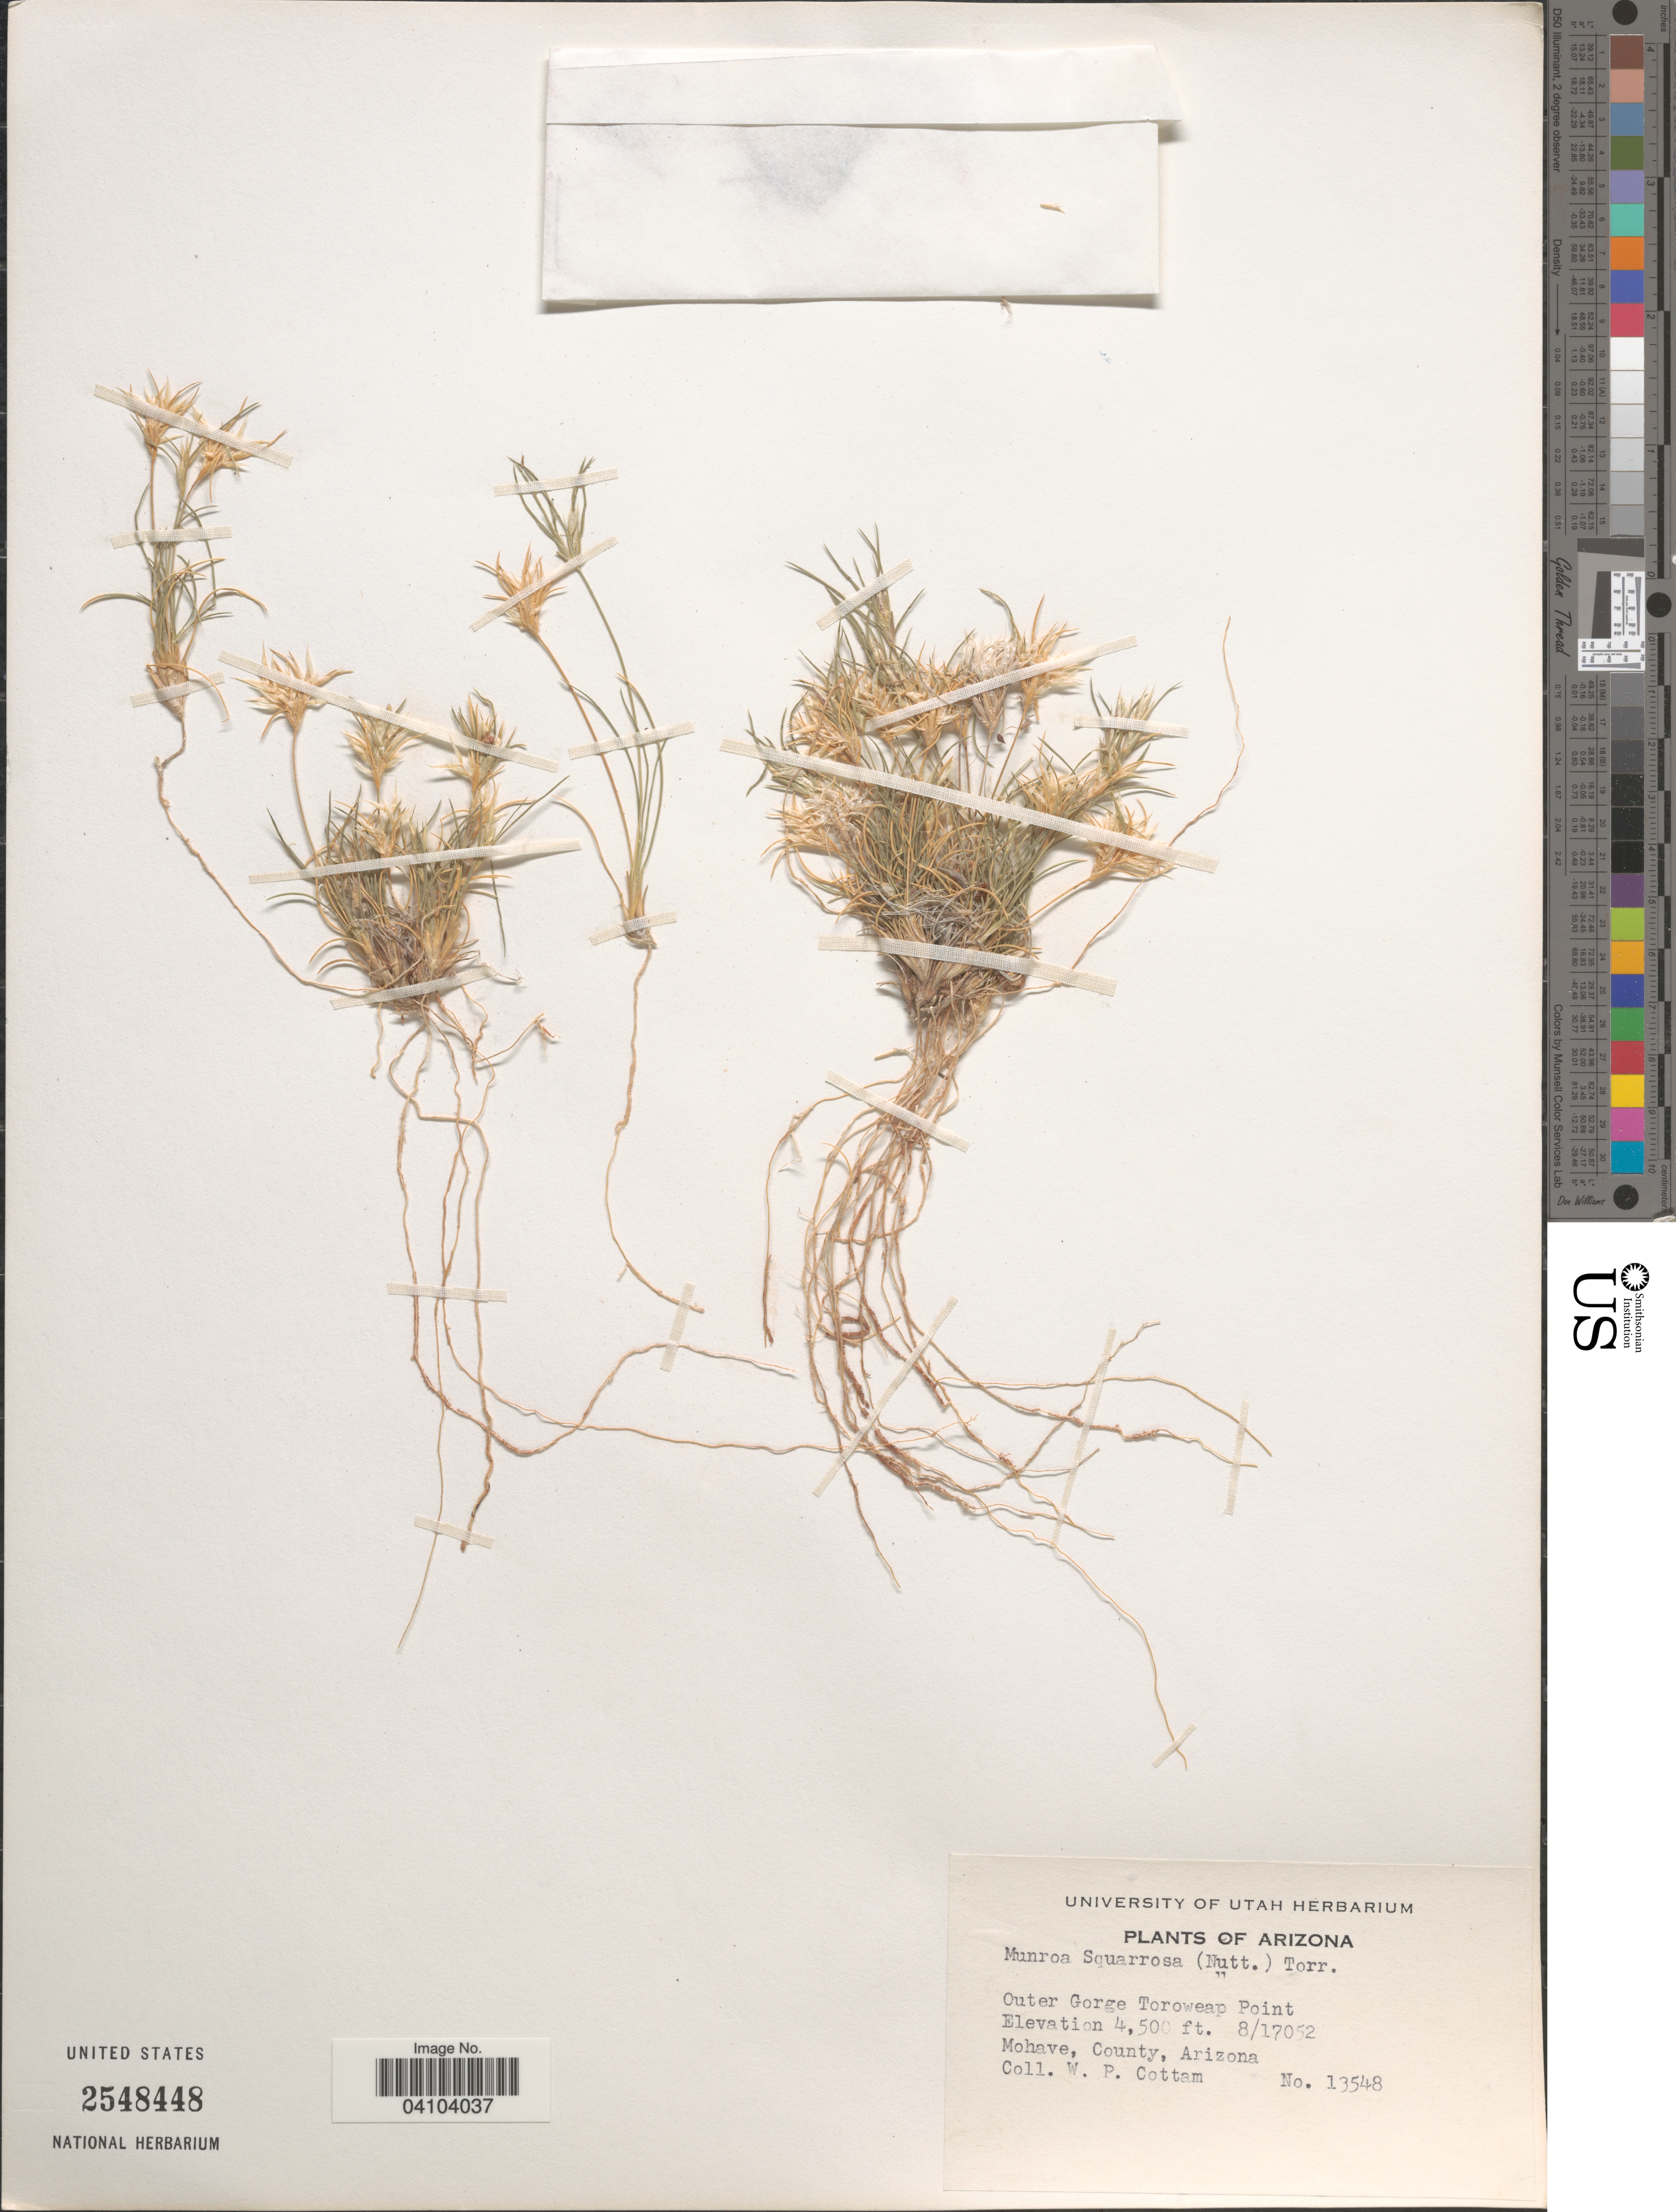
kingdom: Plantae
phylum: Tracheophyta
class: Liliopsida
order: Poales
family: Poaceae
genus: Munroa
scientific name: Munroa squarrosa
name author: (Nutt.) Torr.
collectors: W. Cottam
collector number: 13548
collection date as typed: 8/17052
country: United States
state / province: Arizona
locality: Outer Gorge Toroweap Point. Mohave, County.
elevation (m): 1372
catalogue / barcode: US 2548448